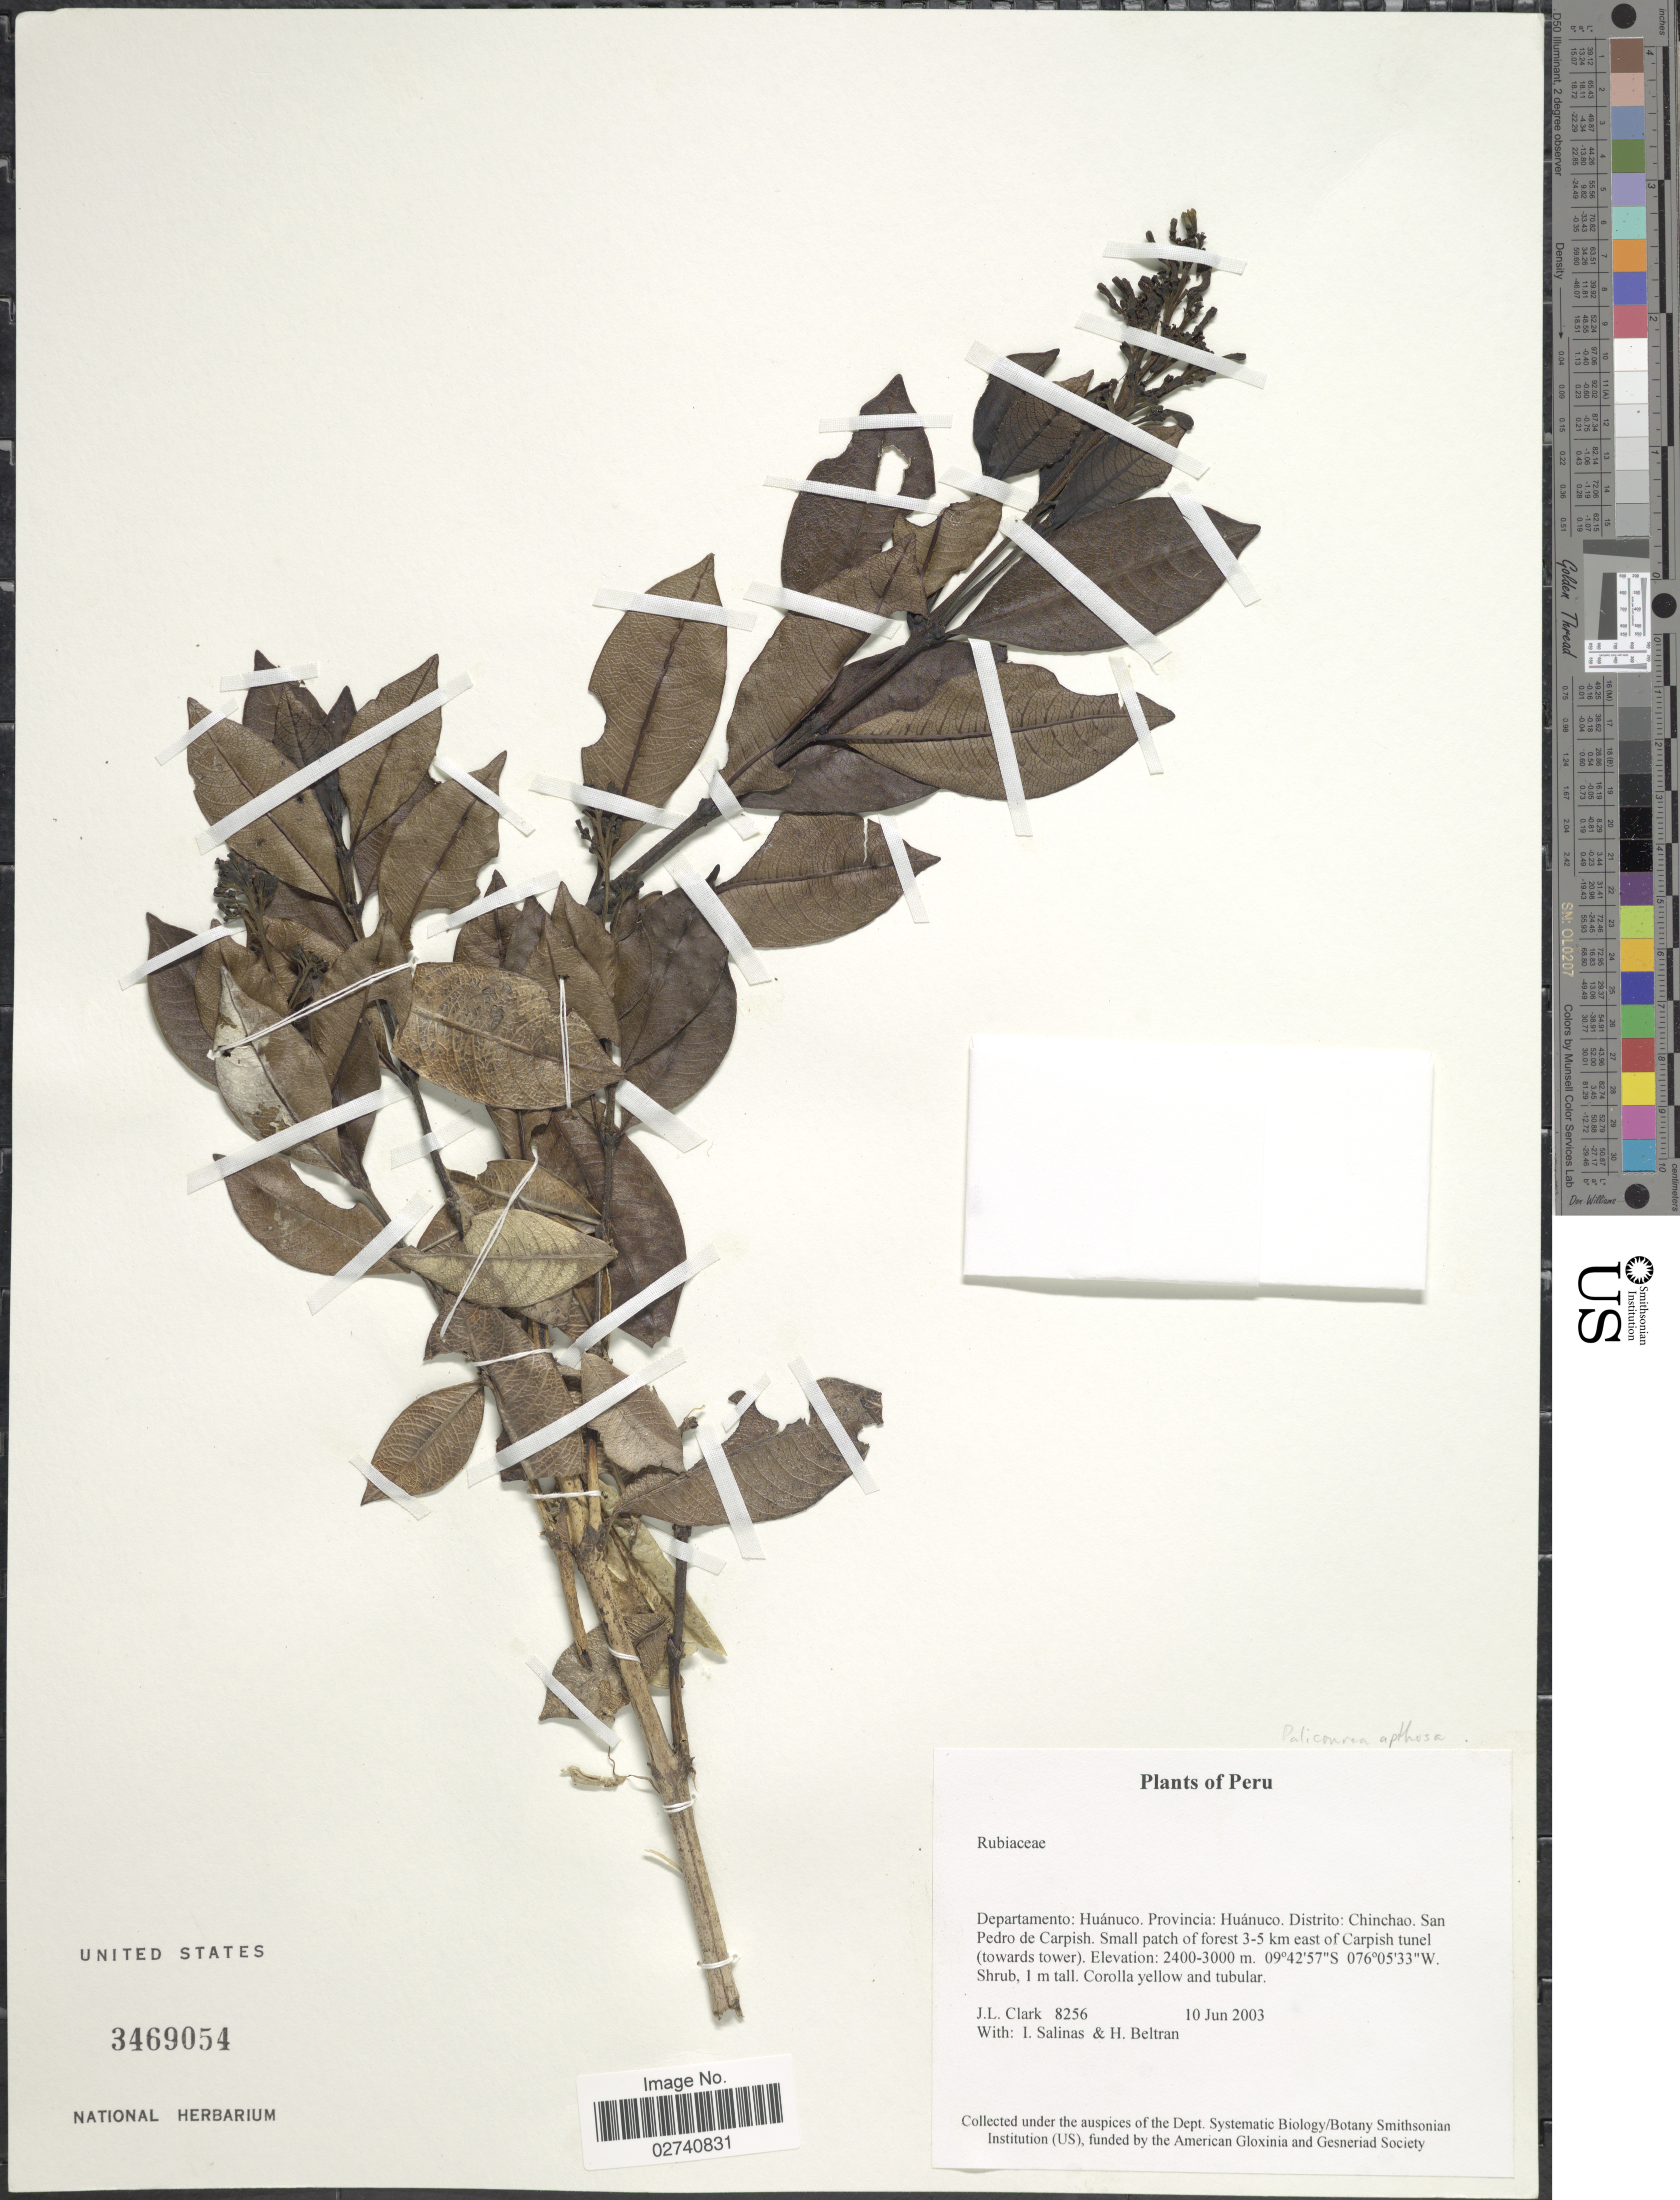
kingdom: Plantae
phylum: Tracheophyta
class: Magnoliopsida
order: Gentianales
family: Rubiaceae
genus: Palicourea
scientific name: Palicourea aphthosa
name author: Standl.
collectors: J. L. Clark, I. Salinas & H. Beltran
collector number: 8256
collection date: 2003-06-10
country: Peru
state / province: Huánuco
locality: Provincia Huanuco. Distrito: Chinchao. San Pedro de Carpish. 3-5 km east of Carpish tunel (towards tower)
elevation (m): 2400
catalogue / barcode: US 3469054